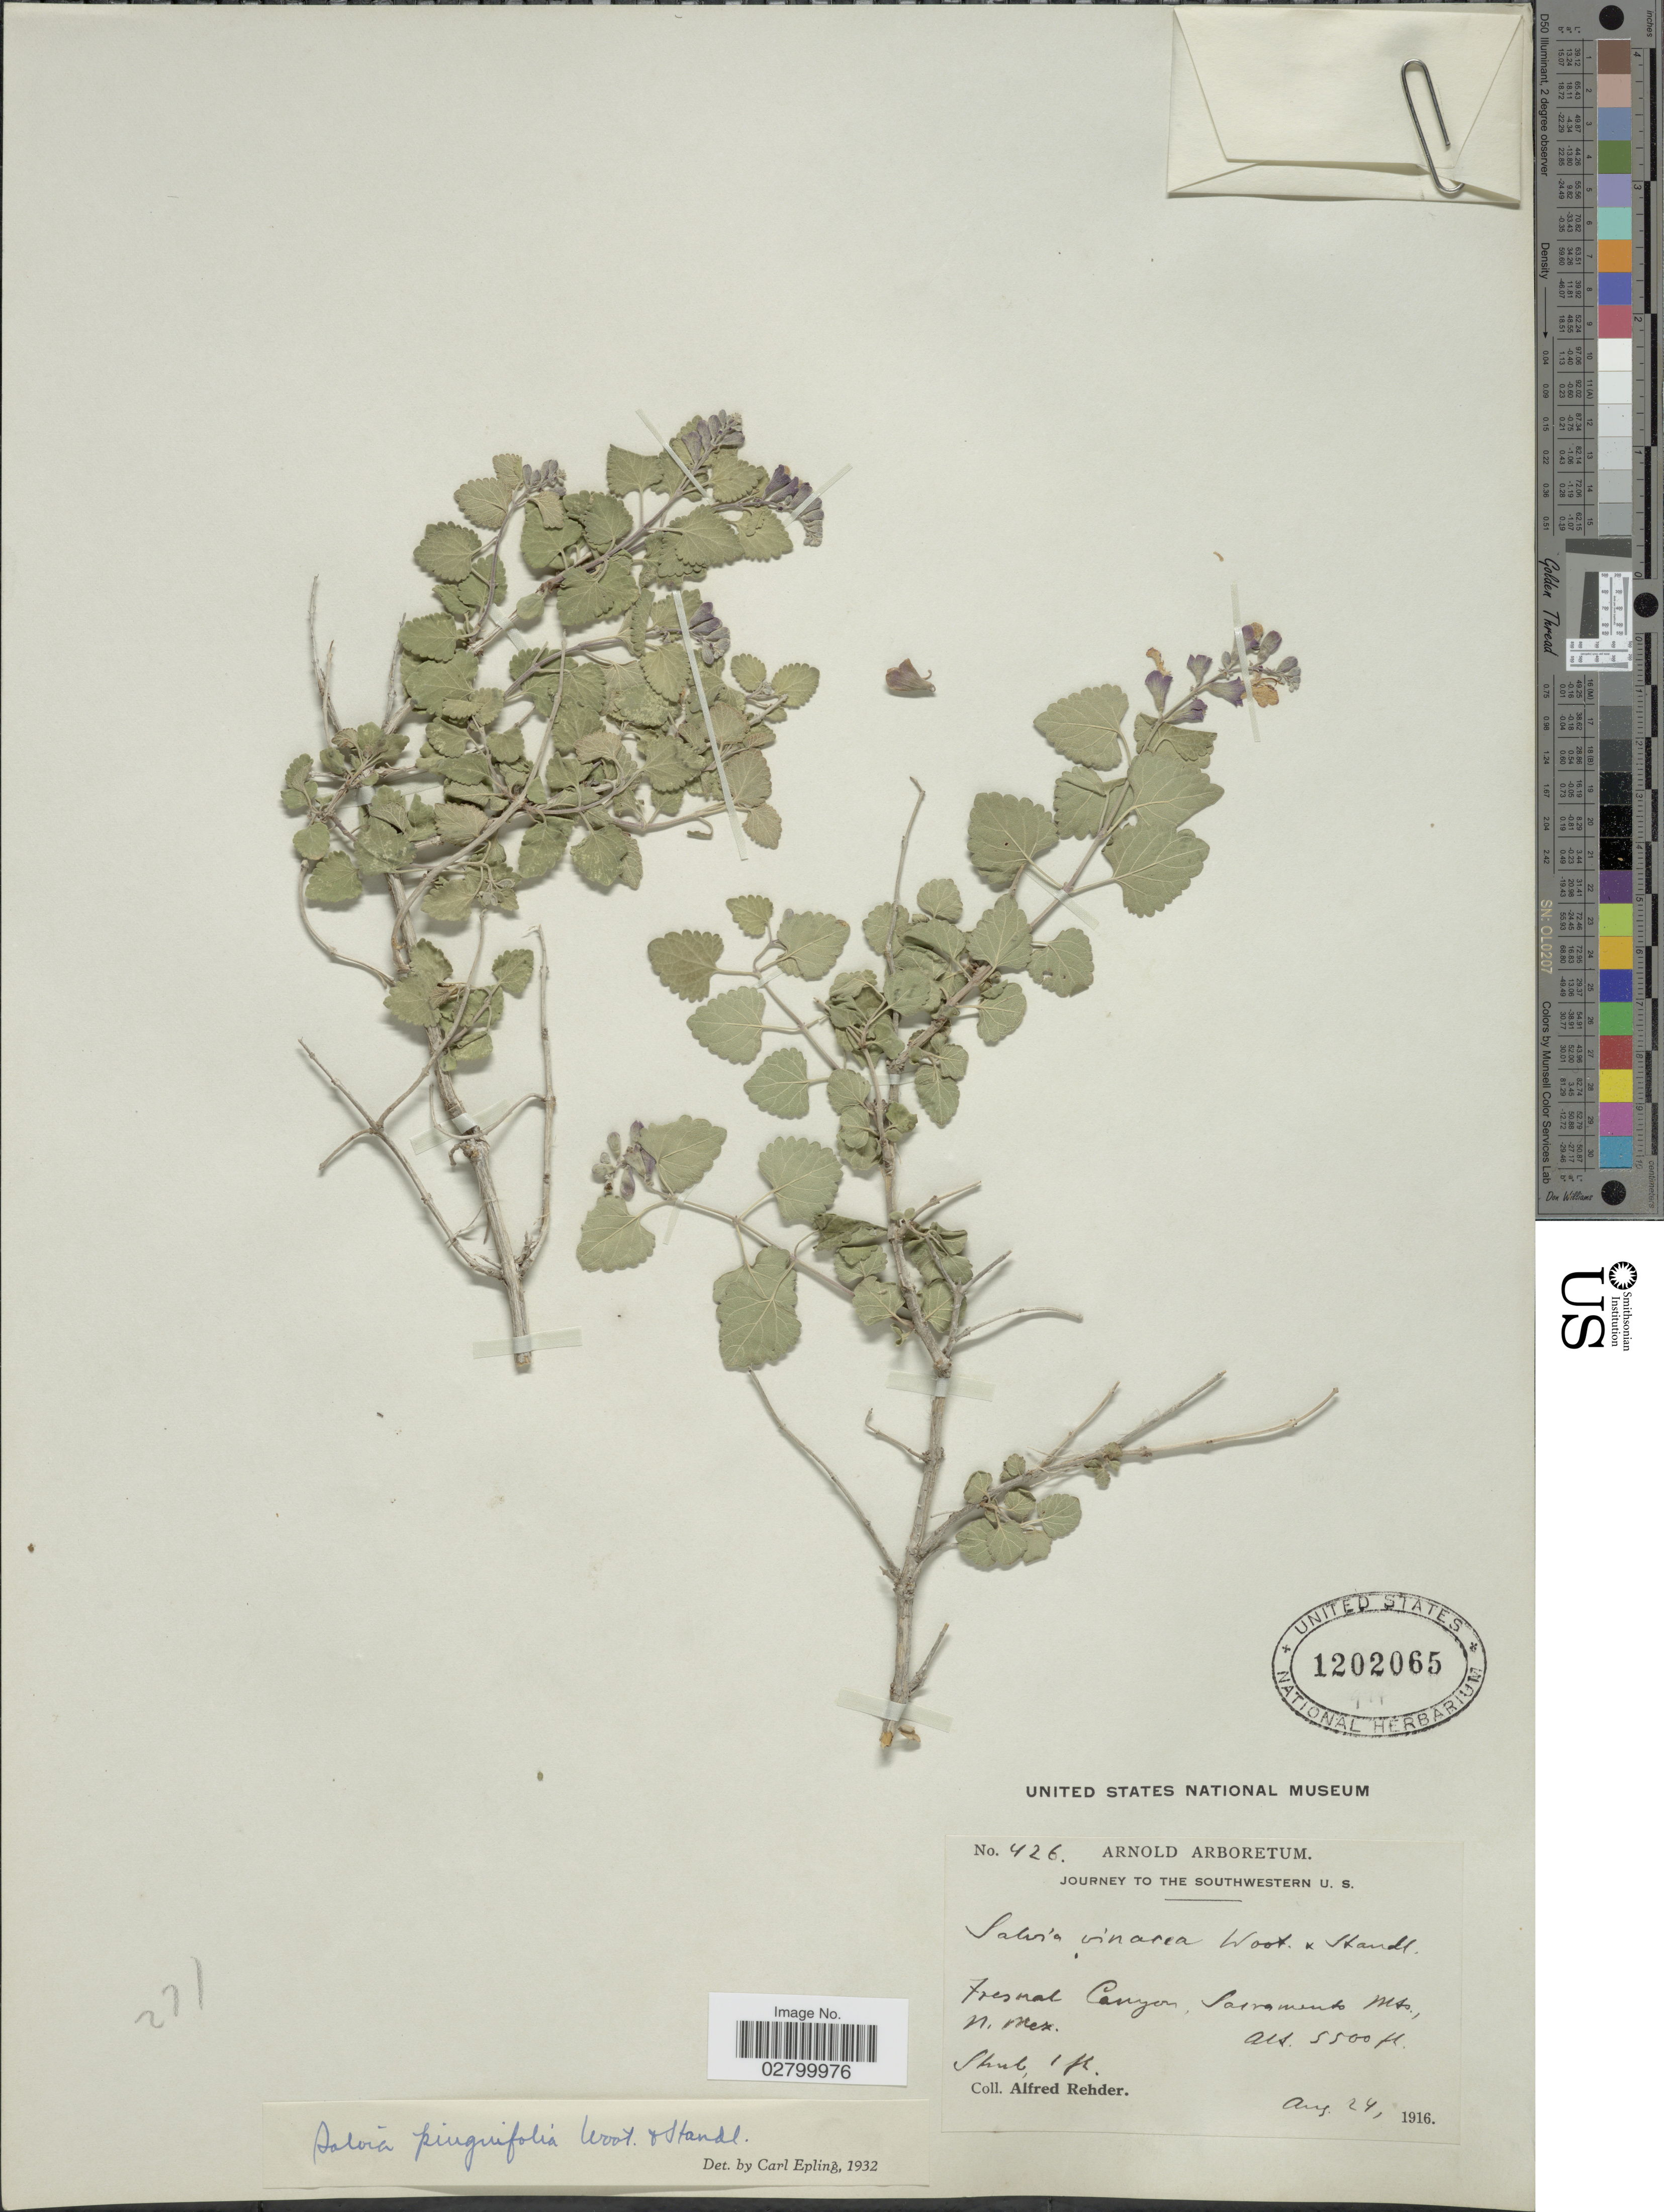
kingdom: Plantae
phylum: Tracheophyta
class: Magnoliopsida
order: Lamiales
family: Lamiaceae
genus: Salvia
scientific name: Salvia pinguifolia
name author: (Fernald) Wooton & Standl.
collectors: A. Rehder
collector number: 426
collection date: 1916-08-24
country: United States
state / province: New Mexico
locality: Fresnal Canyon, Sacramento Mts., N. Mex.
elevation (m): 1676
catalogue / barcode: US 1202065